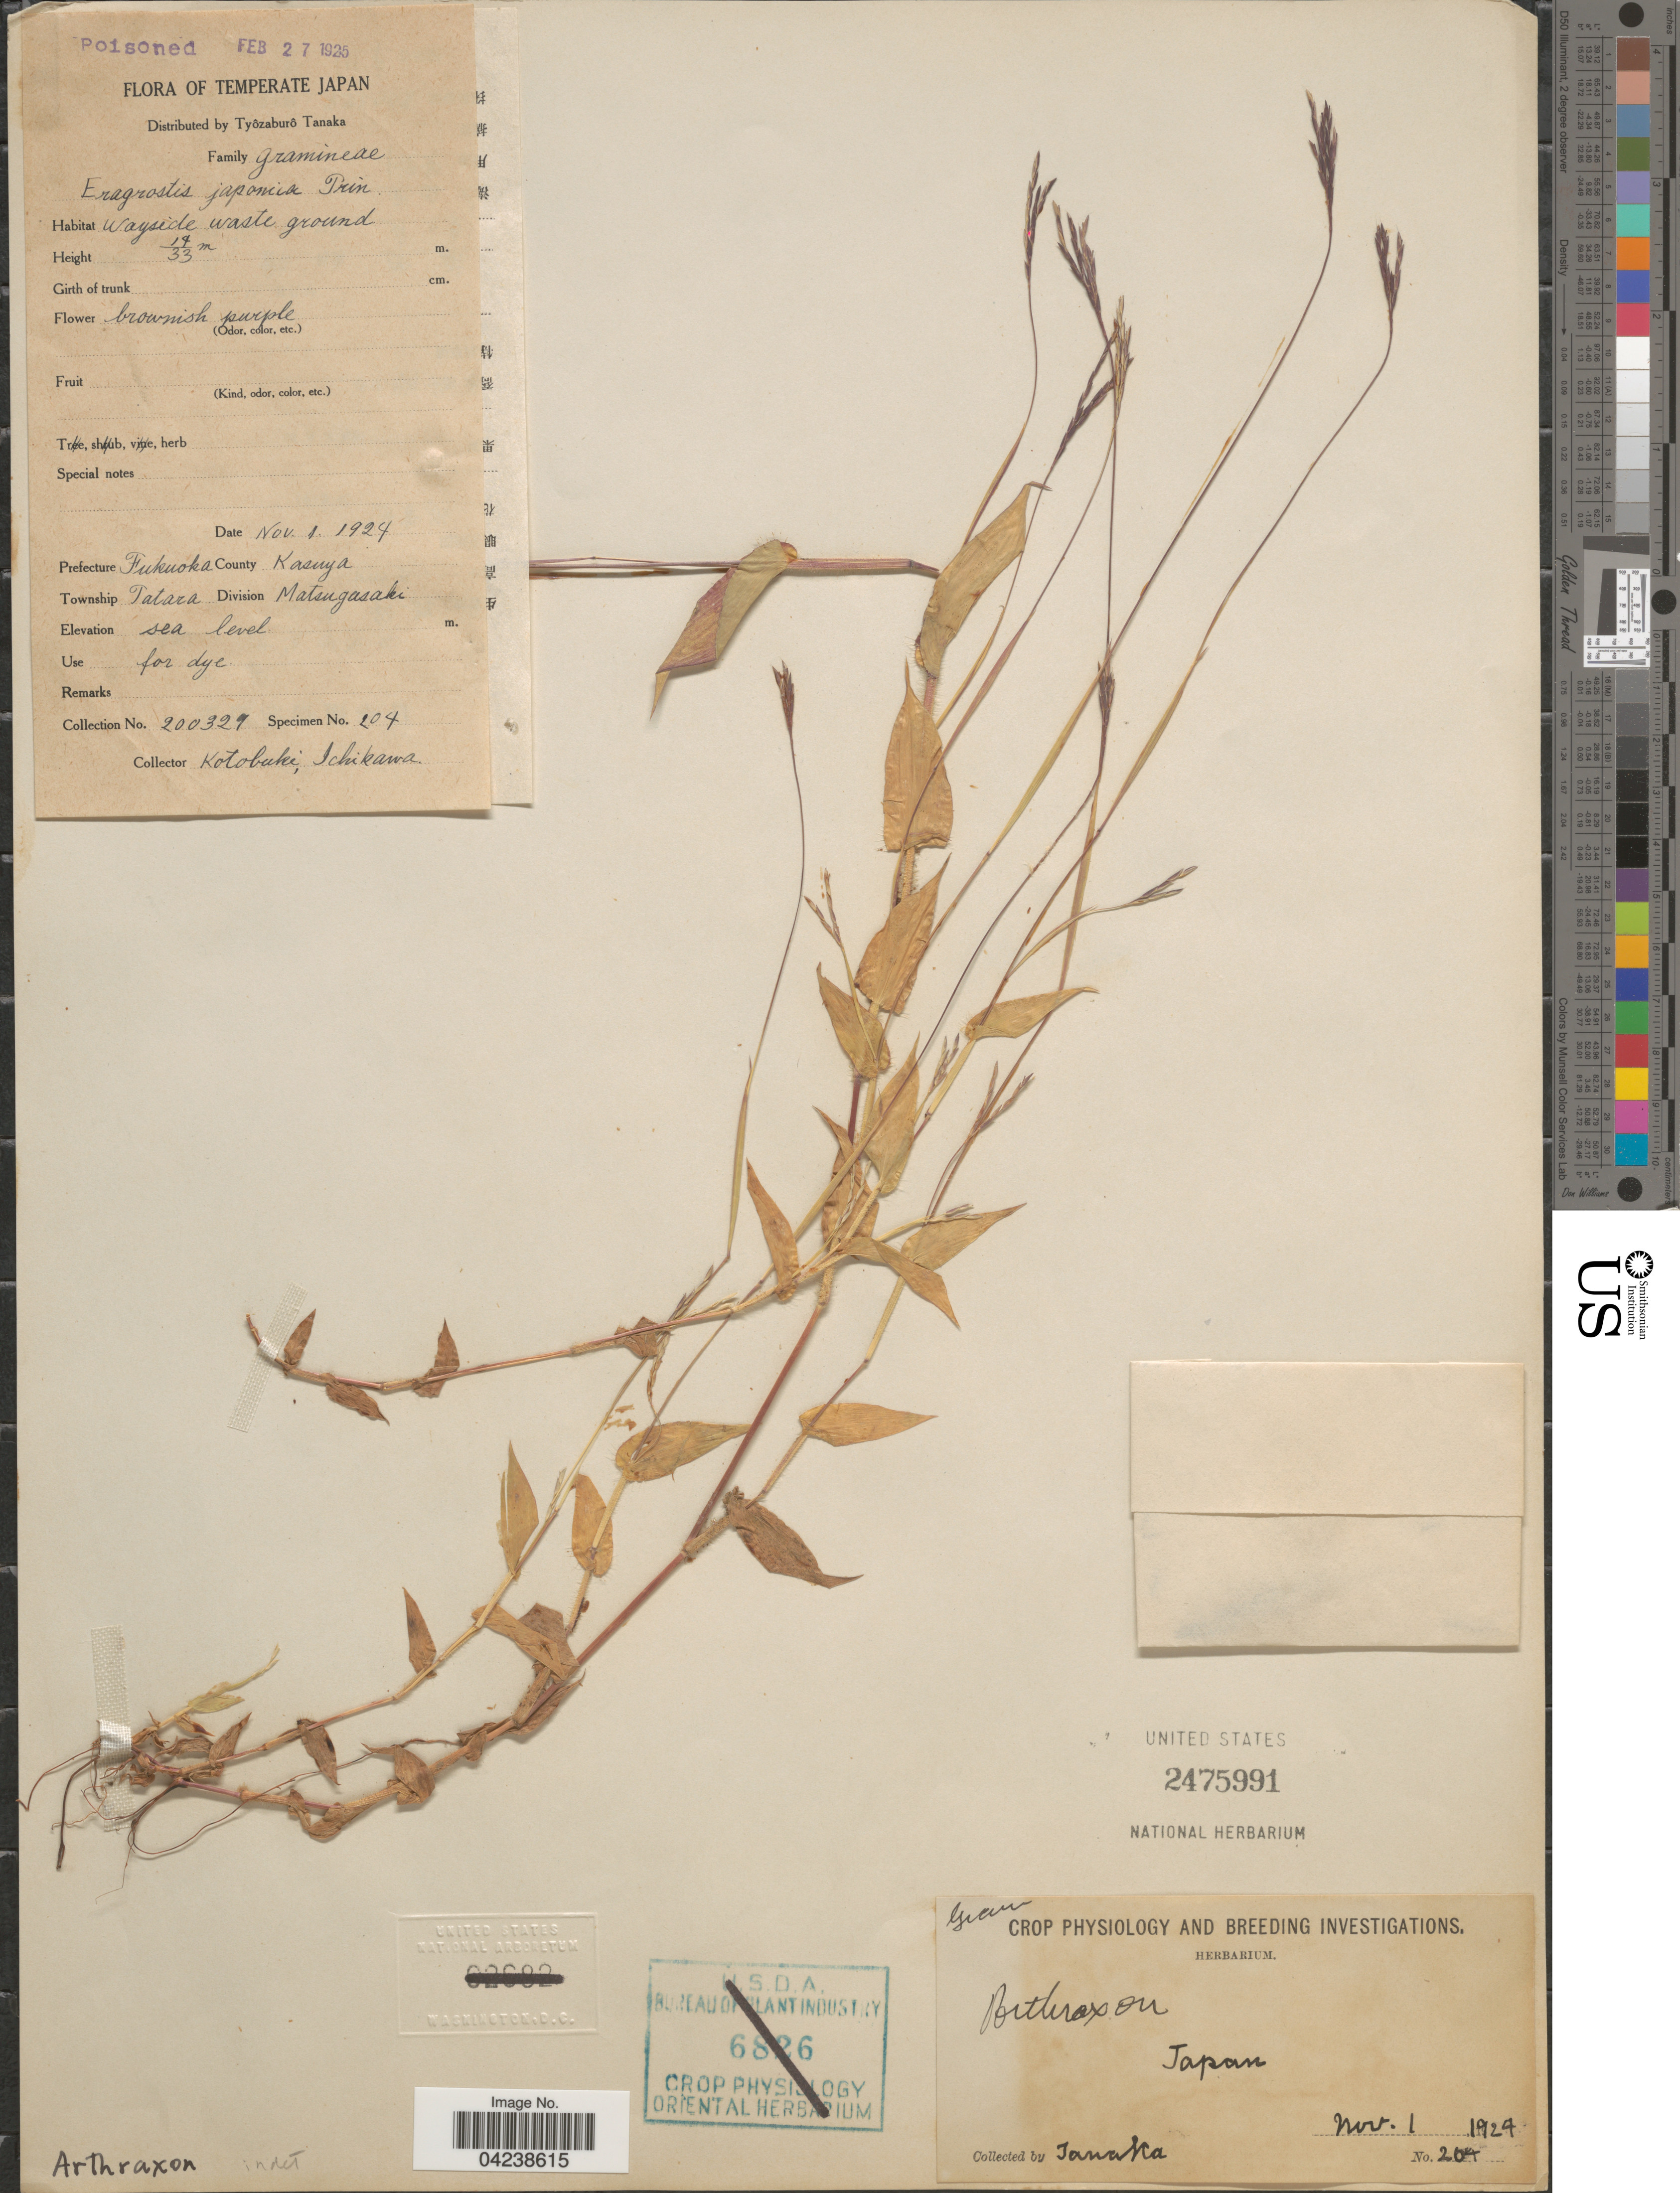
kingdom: Plantae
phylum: Tracheophyta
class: Liliopsida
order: Poales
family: Poaceae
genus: Arthraxon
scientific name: Arthraxon lanceolatus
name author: (Roxb.) Hochst.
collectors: K. Schikawa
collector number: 204/200329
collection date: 1924-11-01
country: Japan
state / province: Hukuoka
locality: Temperate Japan. Prefecture Fukuoka. County Kasuya. Township Tatara. Division Matsugusaki.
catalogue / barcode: US 2475991